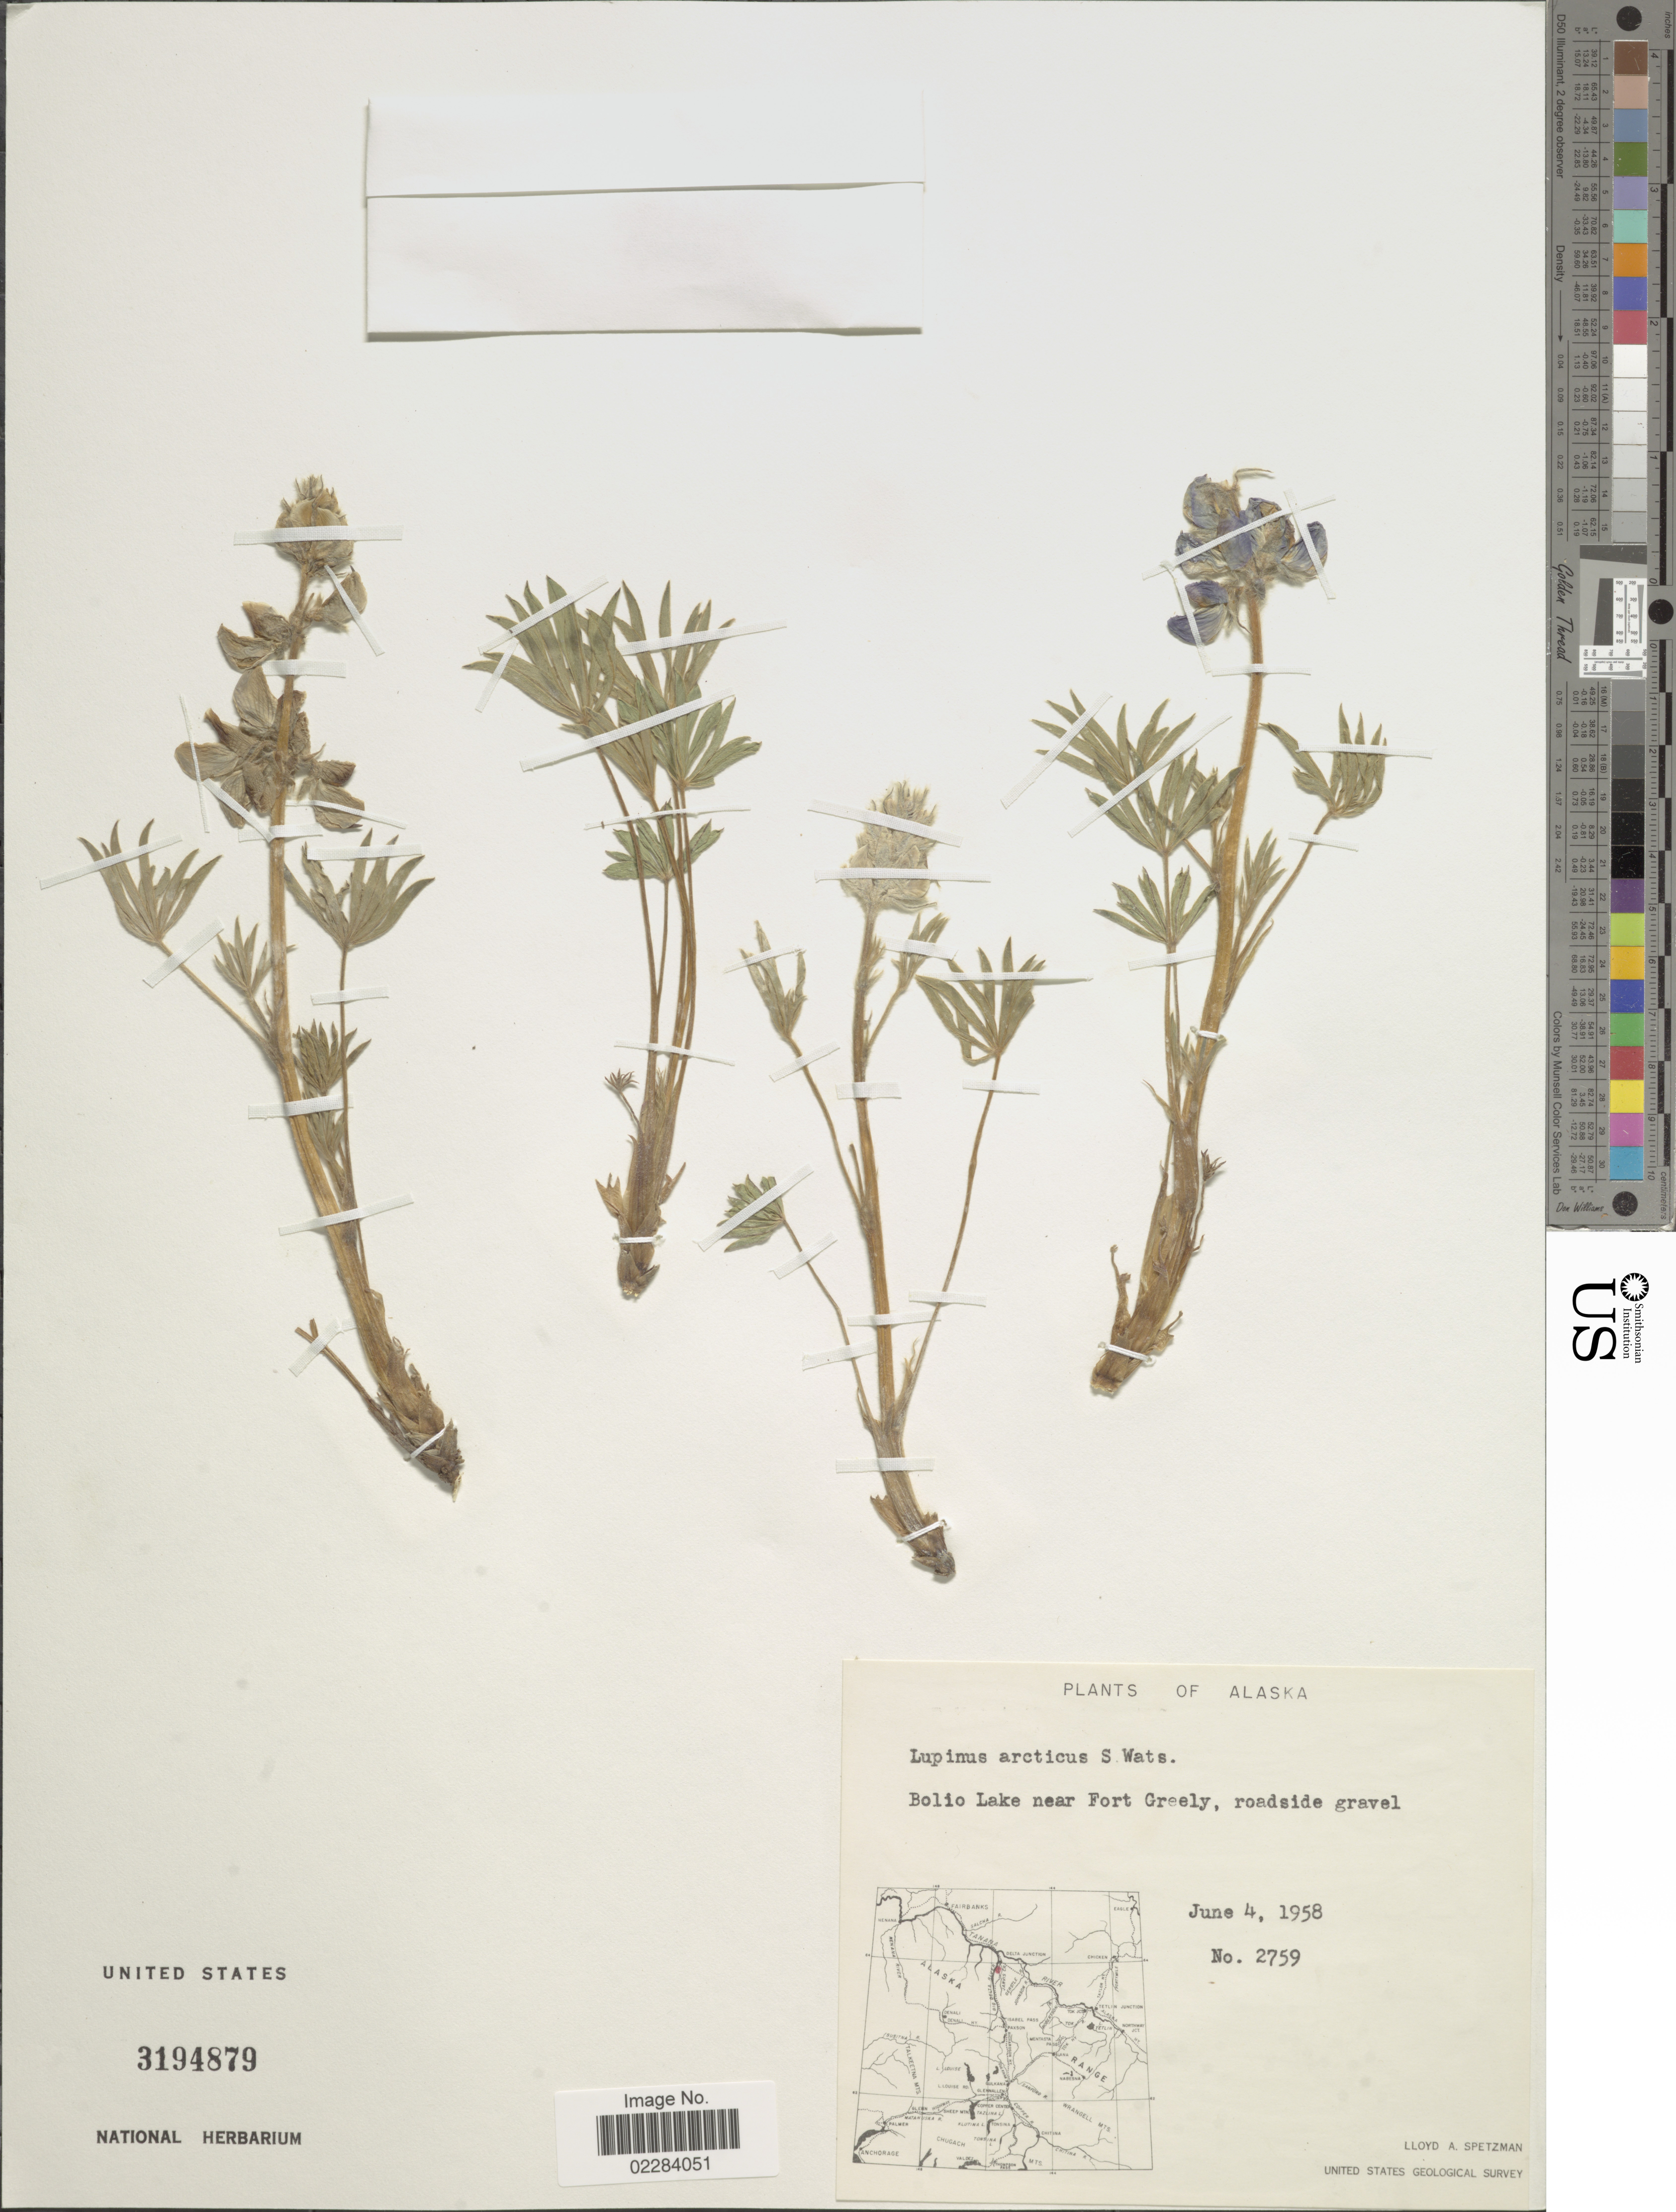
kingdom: Plantae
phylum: Tracheophyta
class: Magnoliopsida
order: Fabales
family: Fabaceae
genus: Lupinus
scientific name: Lupinus arcticus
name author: S. Watson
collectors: L. Spetzman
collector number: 2759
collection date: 1958-06-04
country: United States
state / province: Alaska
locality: Bolio Lake near Fort Greely, roadside gravel.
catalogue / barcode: US 3194879